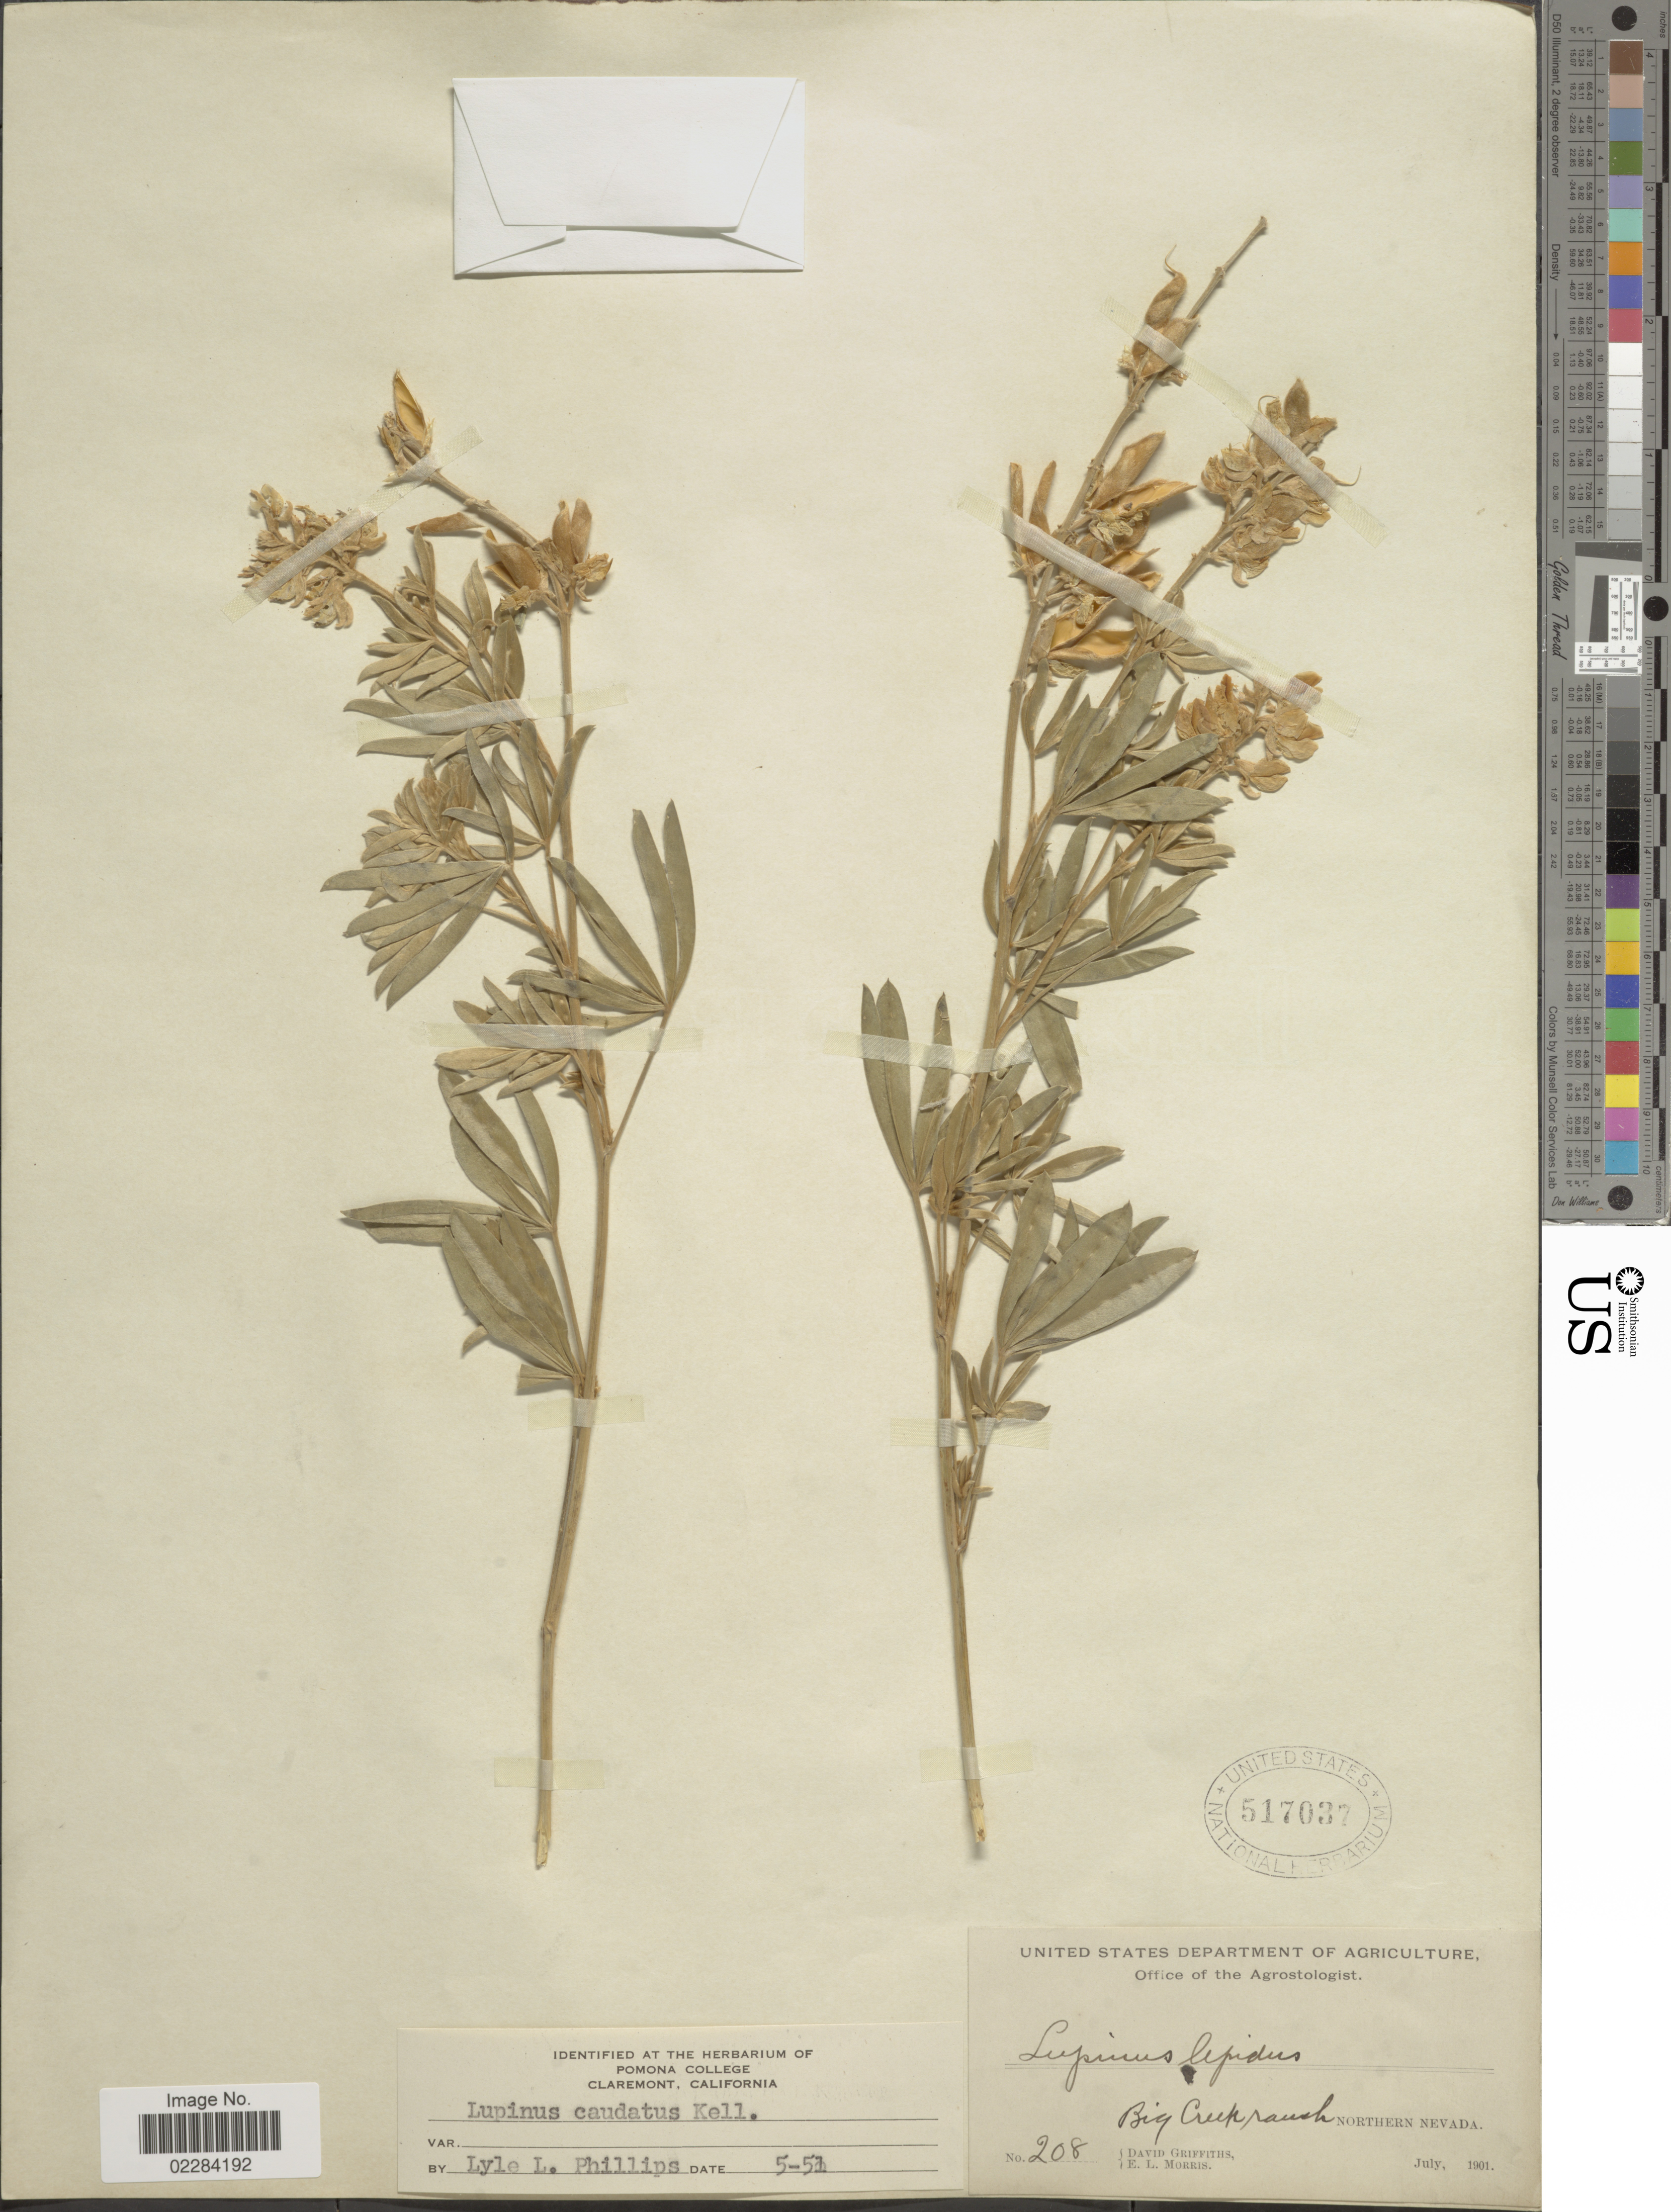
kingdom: Plantae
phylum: Tracheophyta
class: Magnoliopsida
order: Fabales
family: Fabaceae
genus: Lupinus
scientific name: Lupinus caudatus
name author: Kellogg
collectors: D. Griffiths & E. Morris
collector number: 208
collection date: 1901-07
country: United States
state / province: Nevada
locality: Big Creek range. Northern Nevada.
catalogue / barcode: US 517037